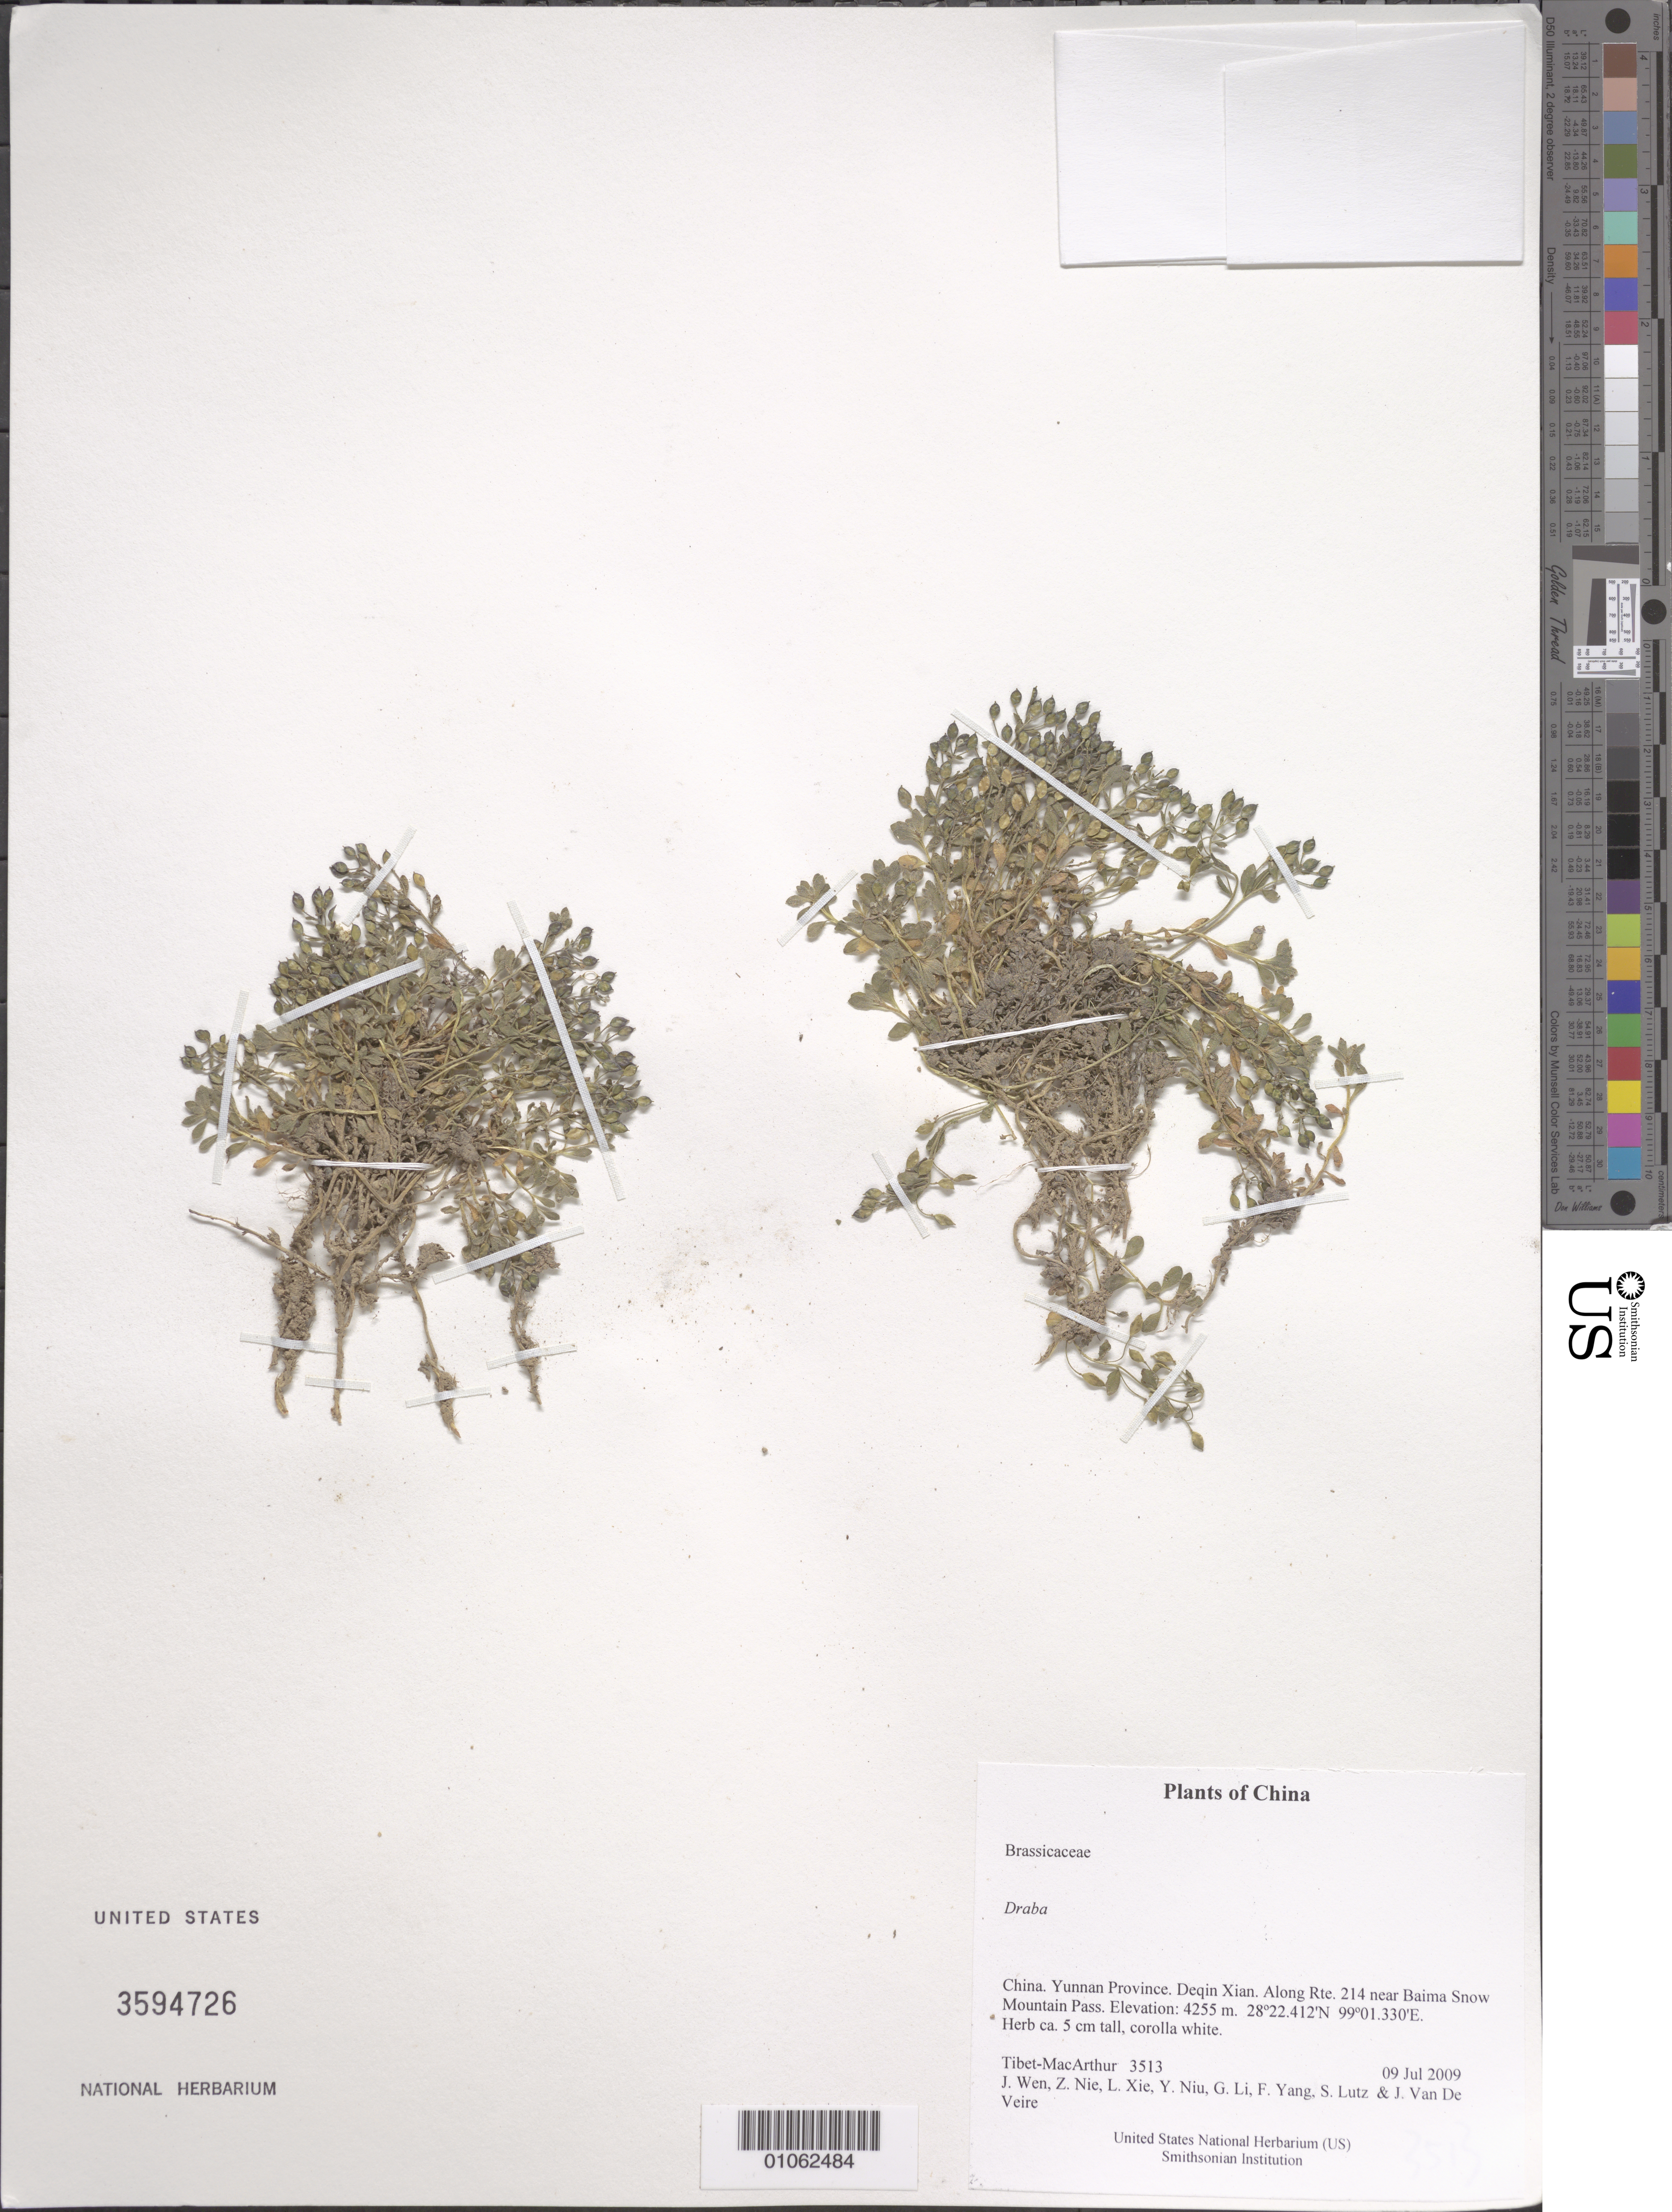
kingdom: Plantae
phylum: Tracheophyta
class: Magnoliopsida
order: Brassicales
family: Brassicaceae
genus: Draba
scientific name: Draba sp.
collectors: Tibet-MacArthur, J. Wen, Z. Nie, L. Xie, Y. Niu, G. Li, F. Yang, S. Lutz & J. Van De Veire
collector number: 3513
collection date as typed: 09 Jul 2009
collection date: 2009-07-09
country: China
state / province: Yunnan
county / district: Deqin Xian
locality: Along Rte. 214 near Baima Snow Mountain Pass.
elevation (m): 4255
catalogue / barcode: US 3594726